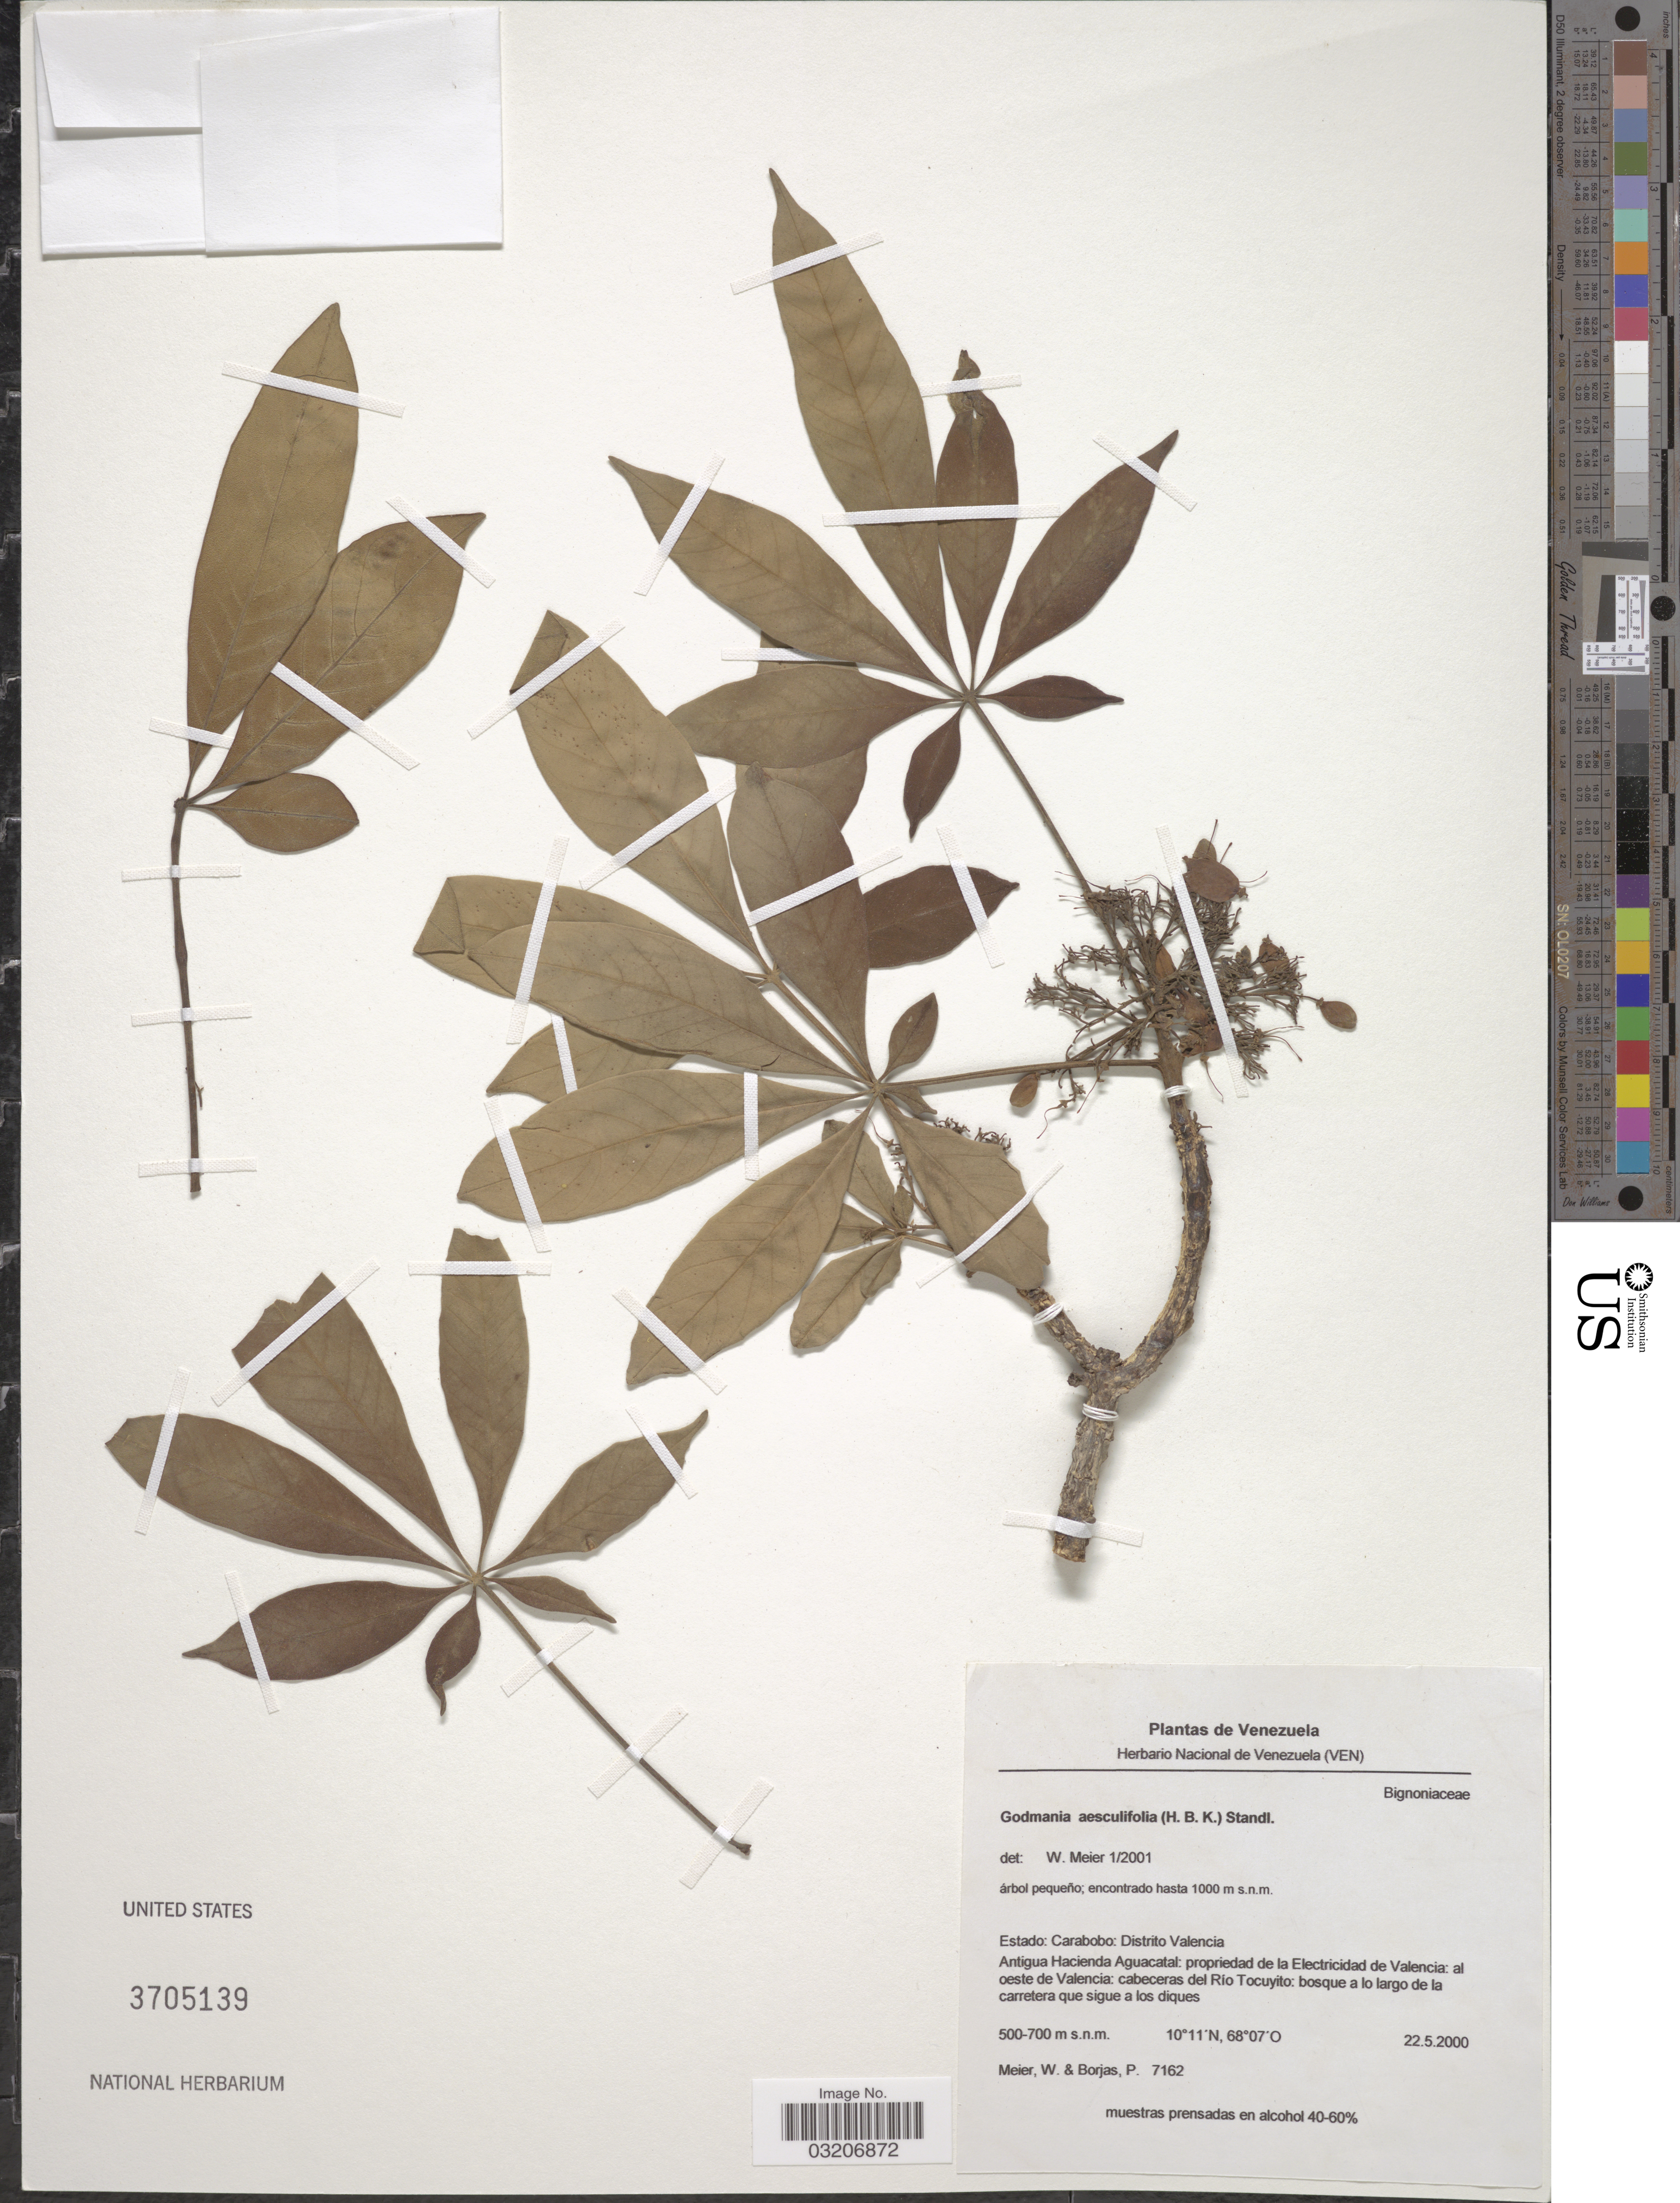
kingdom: Plantae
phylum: Tracheophyta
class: Magnoliopsida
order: Lamiales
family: Bignoniaceae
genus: Godmania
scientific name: Godmania aesculifolia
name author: Standl.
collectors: W. Meier & P. Borjas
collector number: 7162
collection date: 2000-05-22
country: Venezuela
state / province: Carabobo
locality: Distrito Valencia. Antigua Hacienda Aguacatal: propriedad de la Electricidad de Valencia: al oeste de Valencia: cabeceras del Río Tocuyito: bosque a lo largo de la carretera que sigue a los diques.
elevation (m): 500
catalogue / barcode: US 3705139